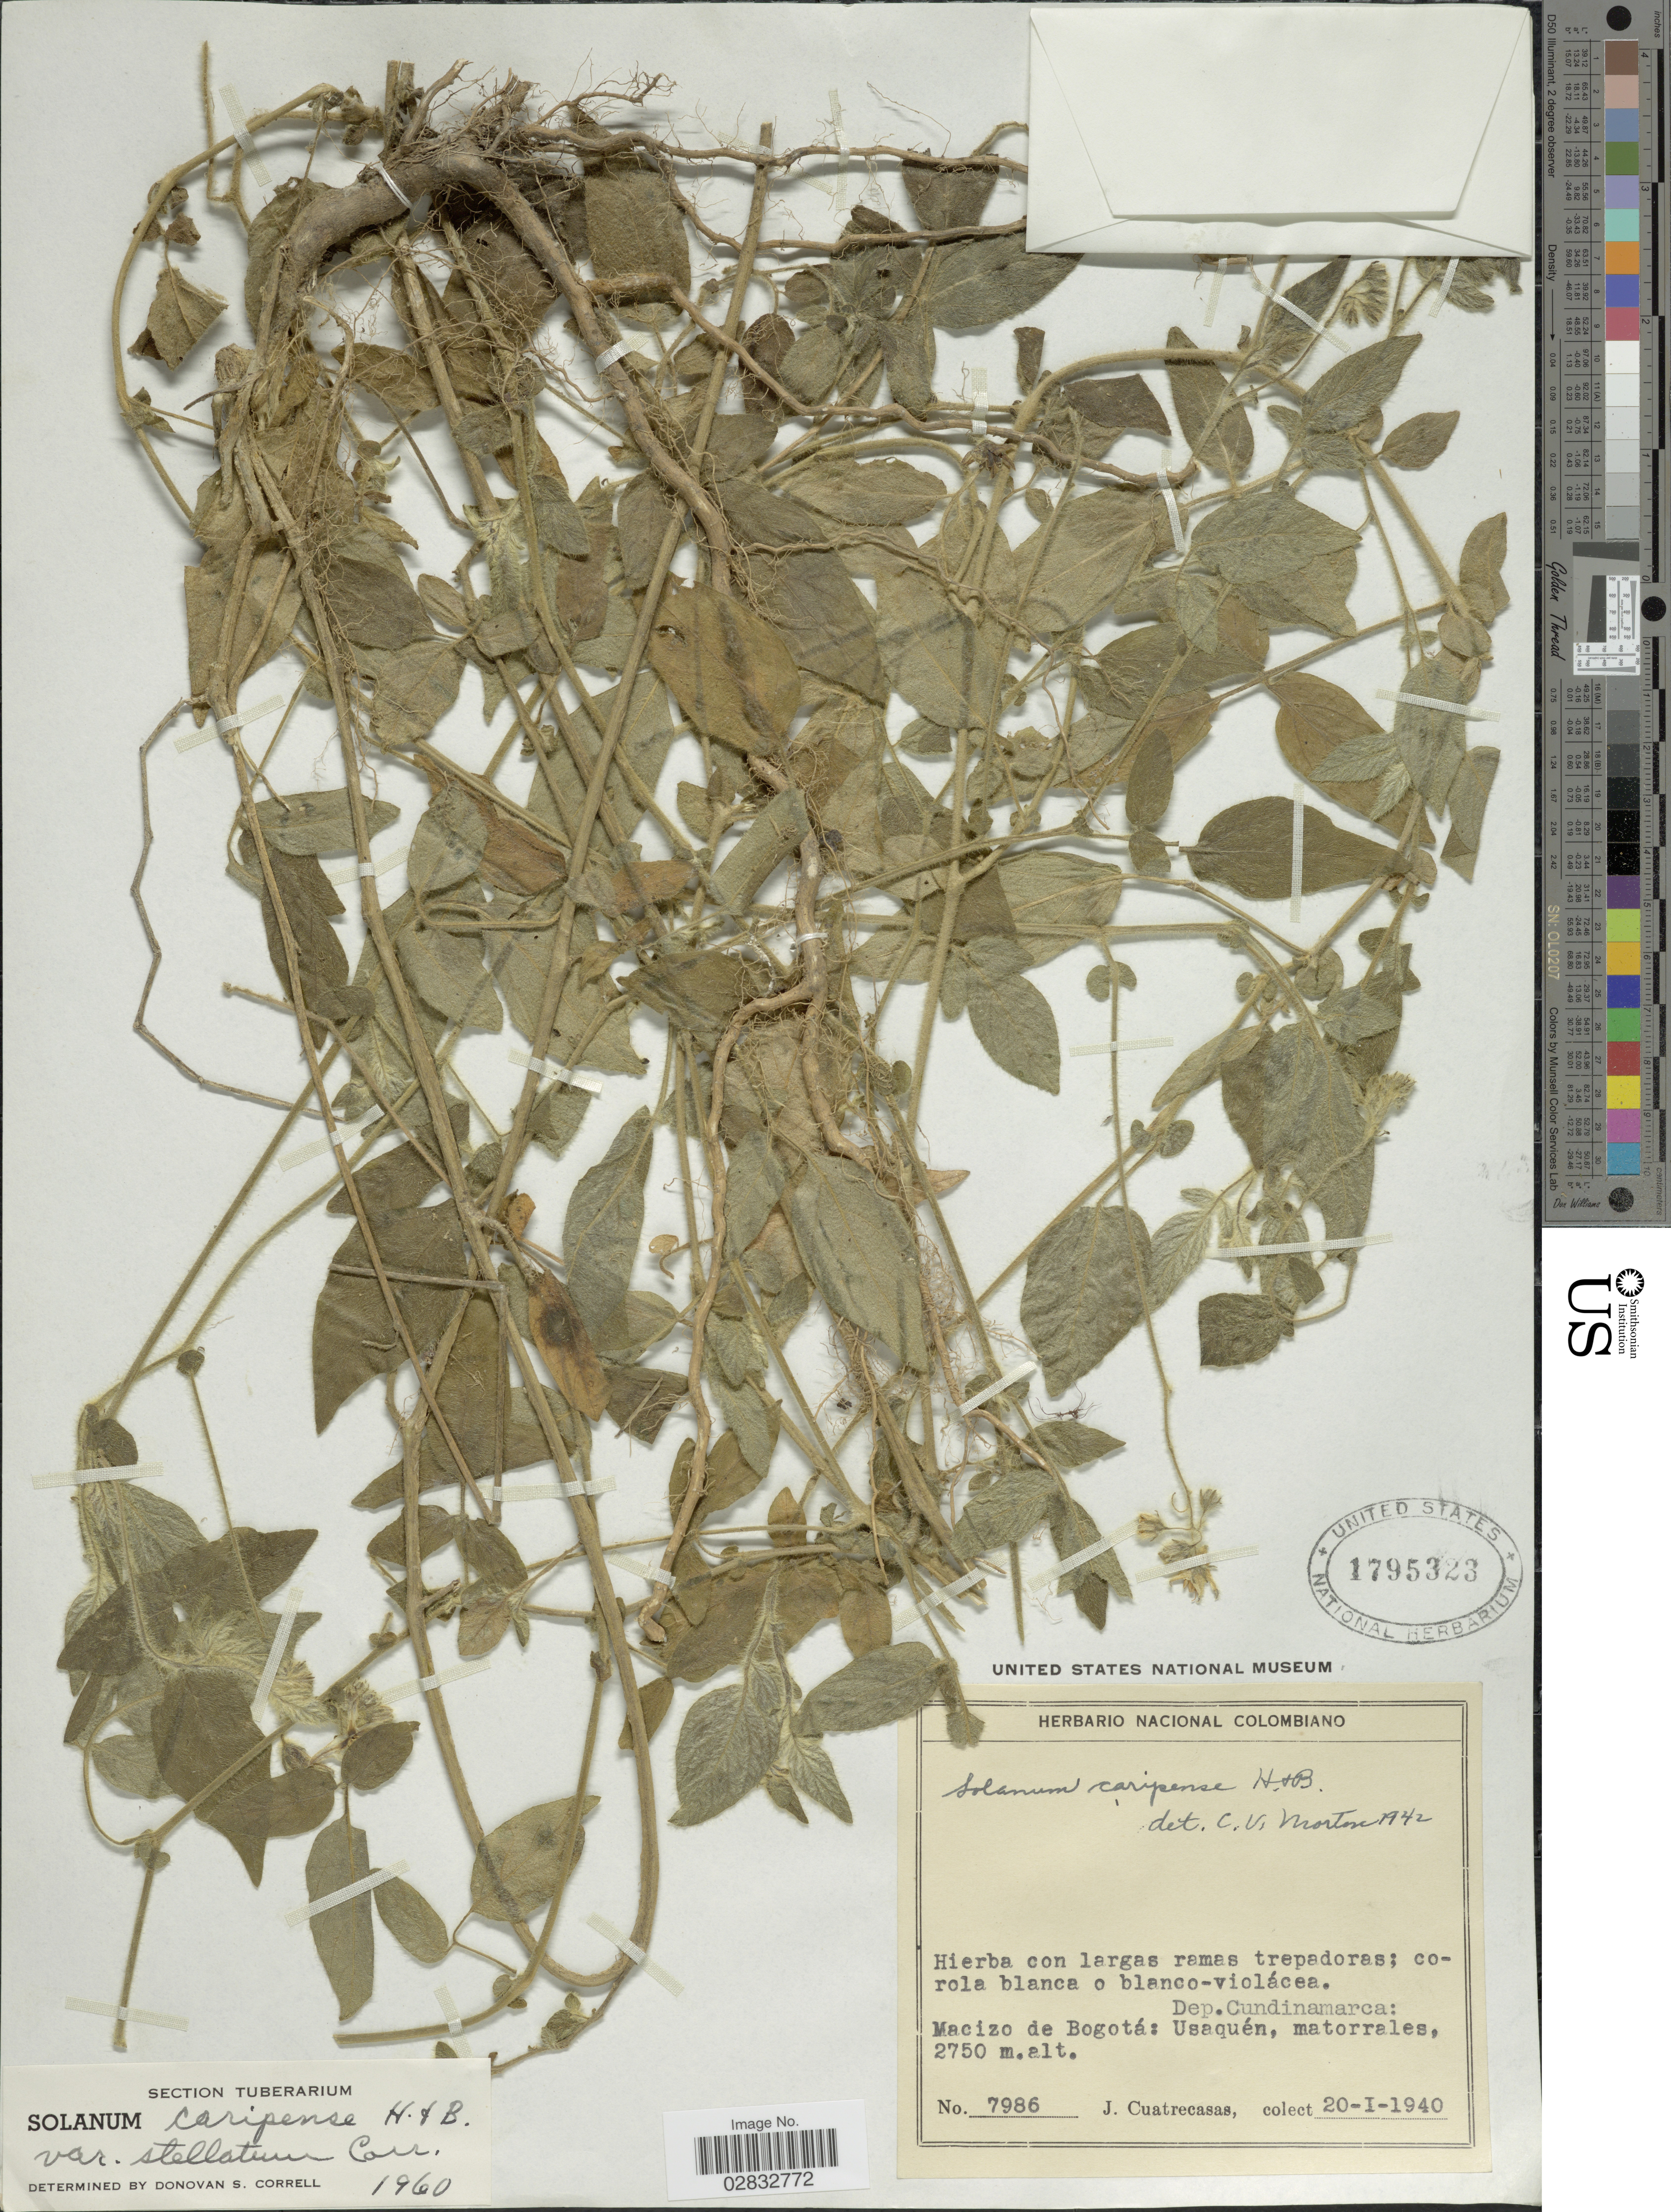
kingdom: Plantae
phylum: Tracheophyta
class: Magnoliopsida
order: Solanales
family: Solanaceae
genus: Solanum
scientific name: Solanum caripense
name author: Humb. & Bonpl. ex Dunal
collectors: J. Cuatrecasas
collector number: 7986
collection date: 1940-01-20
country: Colombia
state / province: Cundinamarca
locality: Dep. Cundinamarca: Macizo de Bogotá: Usaquém, matorrales.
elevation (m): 2750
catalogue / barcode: US 1795323